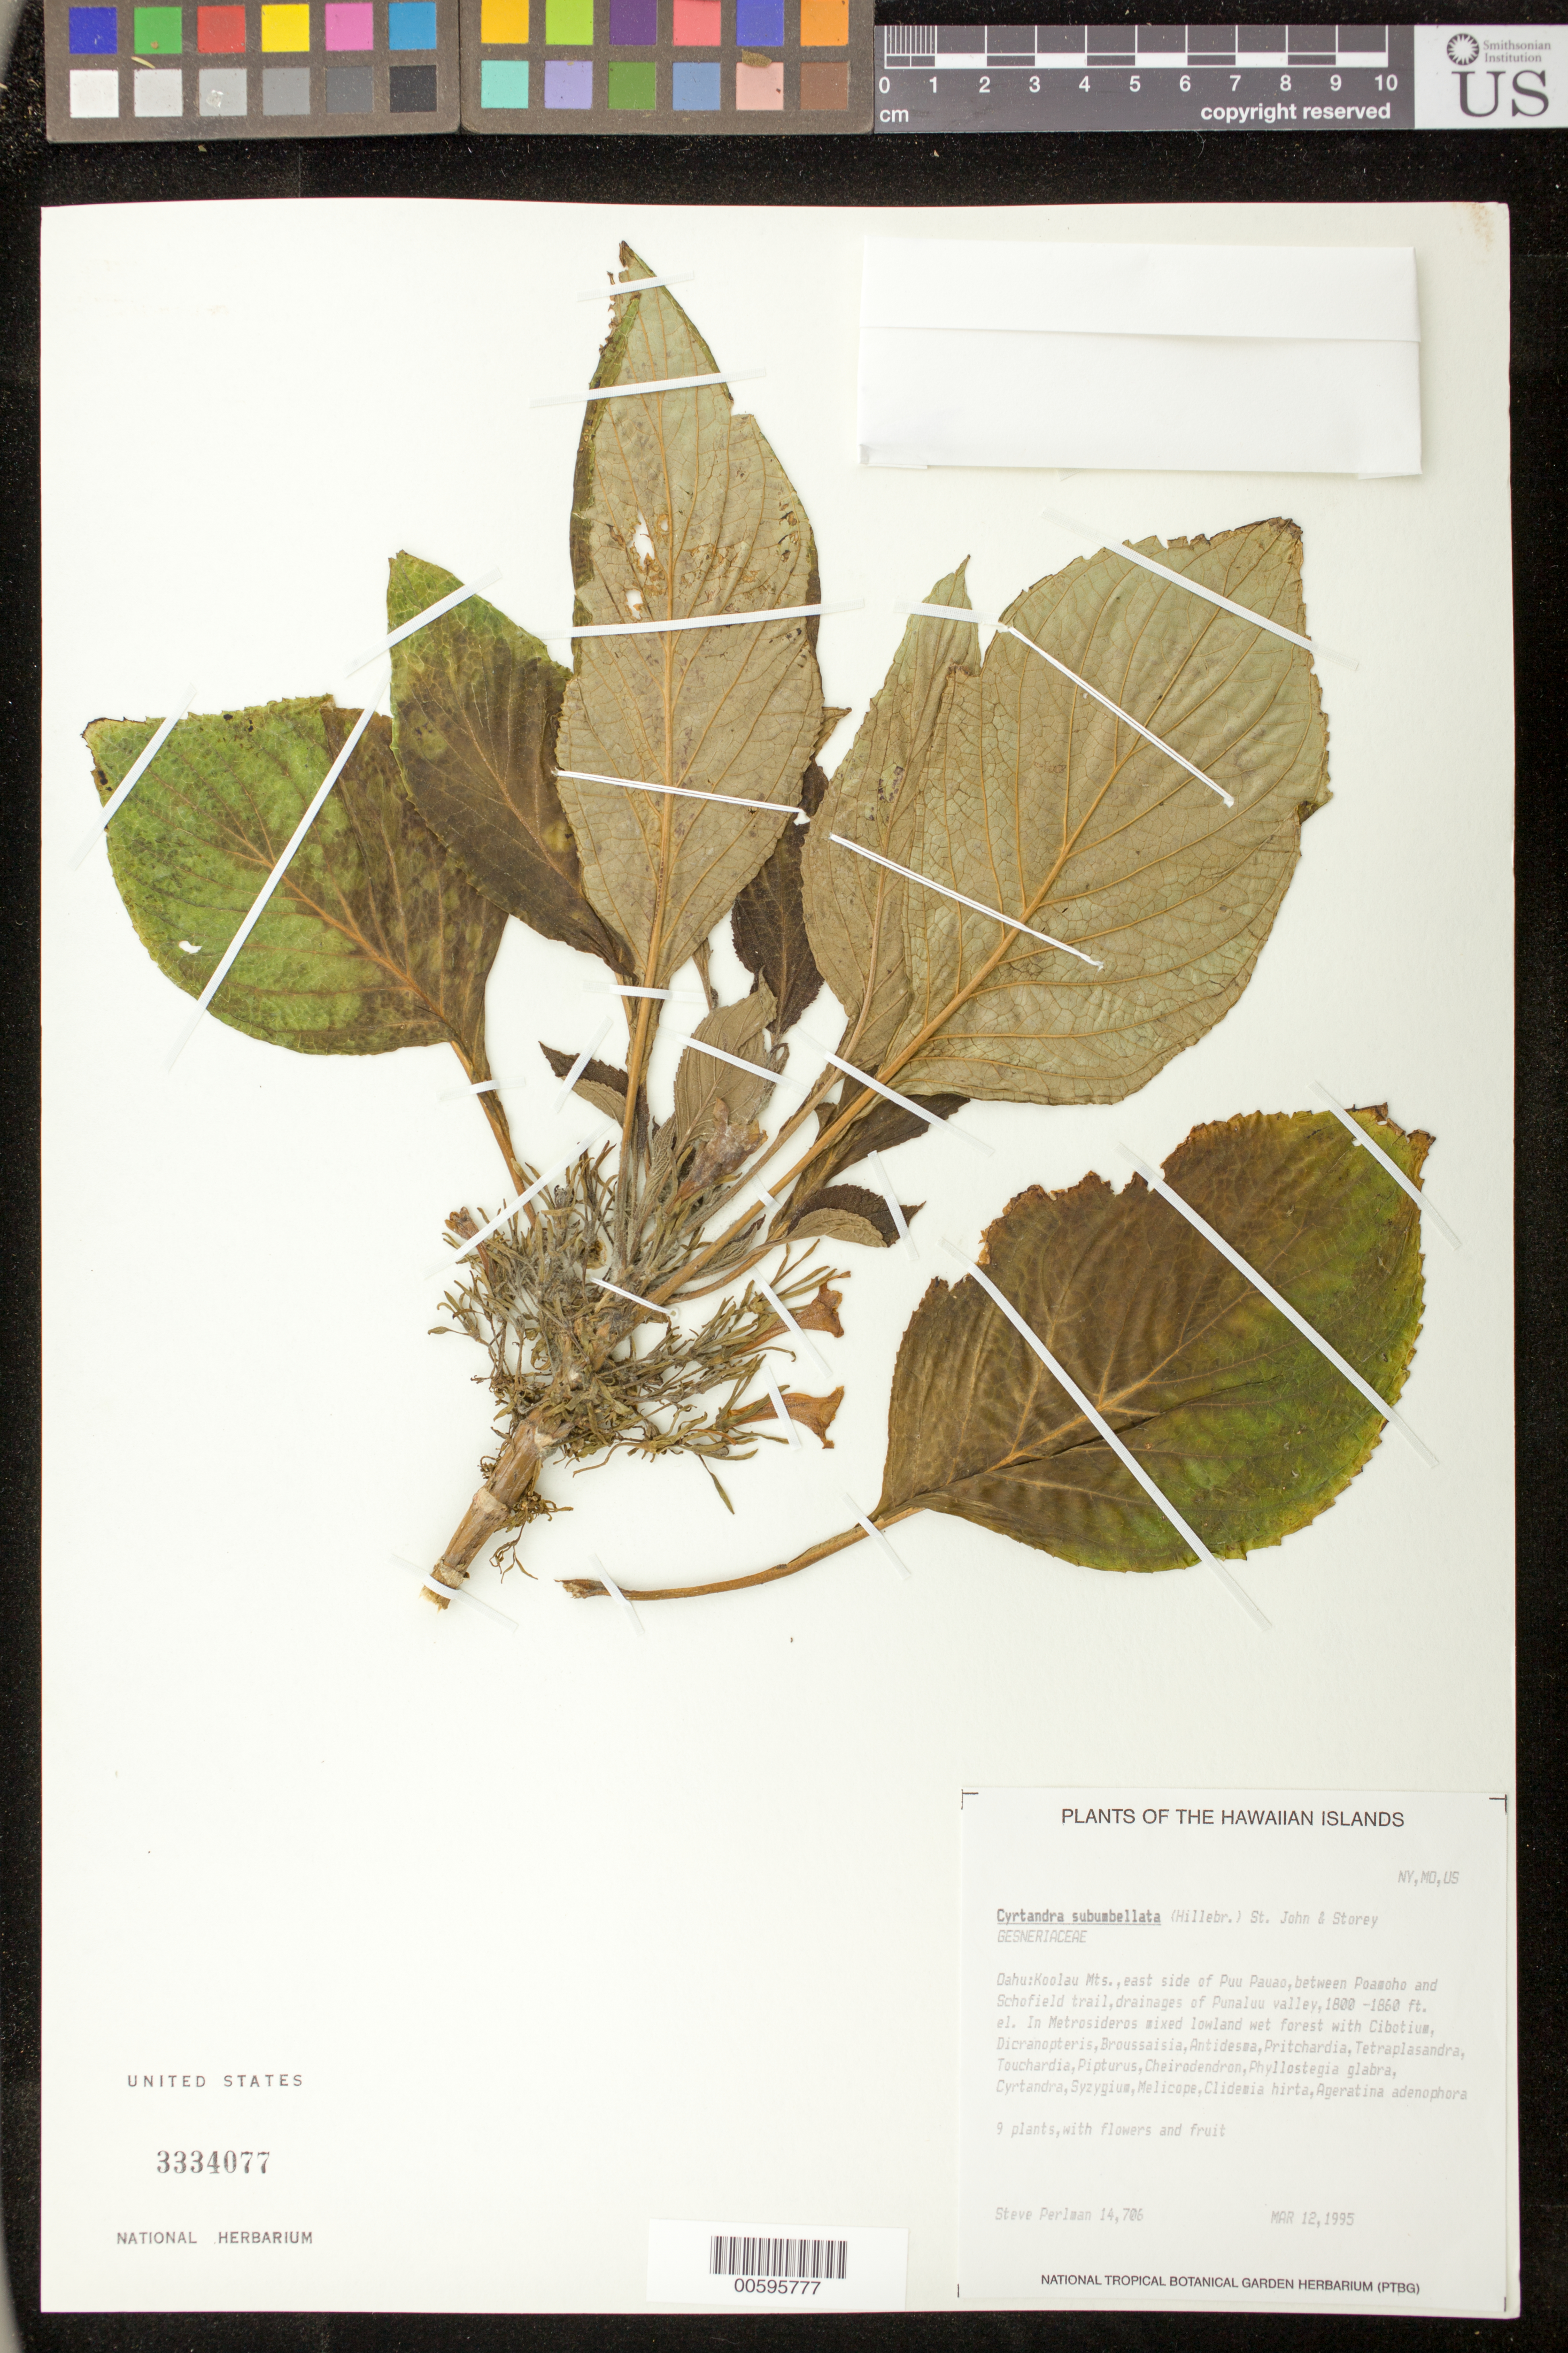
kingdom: Plantae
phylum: Tracheophyta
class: Magnoliopsida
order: Lamiales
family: Gesneriaceae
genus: Cyrtandra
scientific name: Cyrtandra subumbellata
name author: (Hillebr.) H. St. John & Storey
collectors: S. P. Perlman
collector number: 14706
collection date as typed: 12 Mar 1995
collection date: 1995-03-12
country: United States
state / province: Hawaii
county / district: Honolulu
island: Oahu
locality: Koolau Mts, E side of Puu Pauao, between Poamoho and Schofield trail, drainages of Punaluu valley.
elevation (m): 549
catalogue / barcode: US 3334077